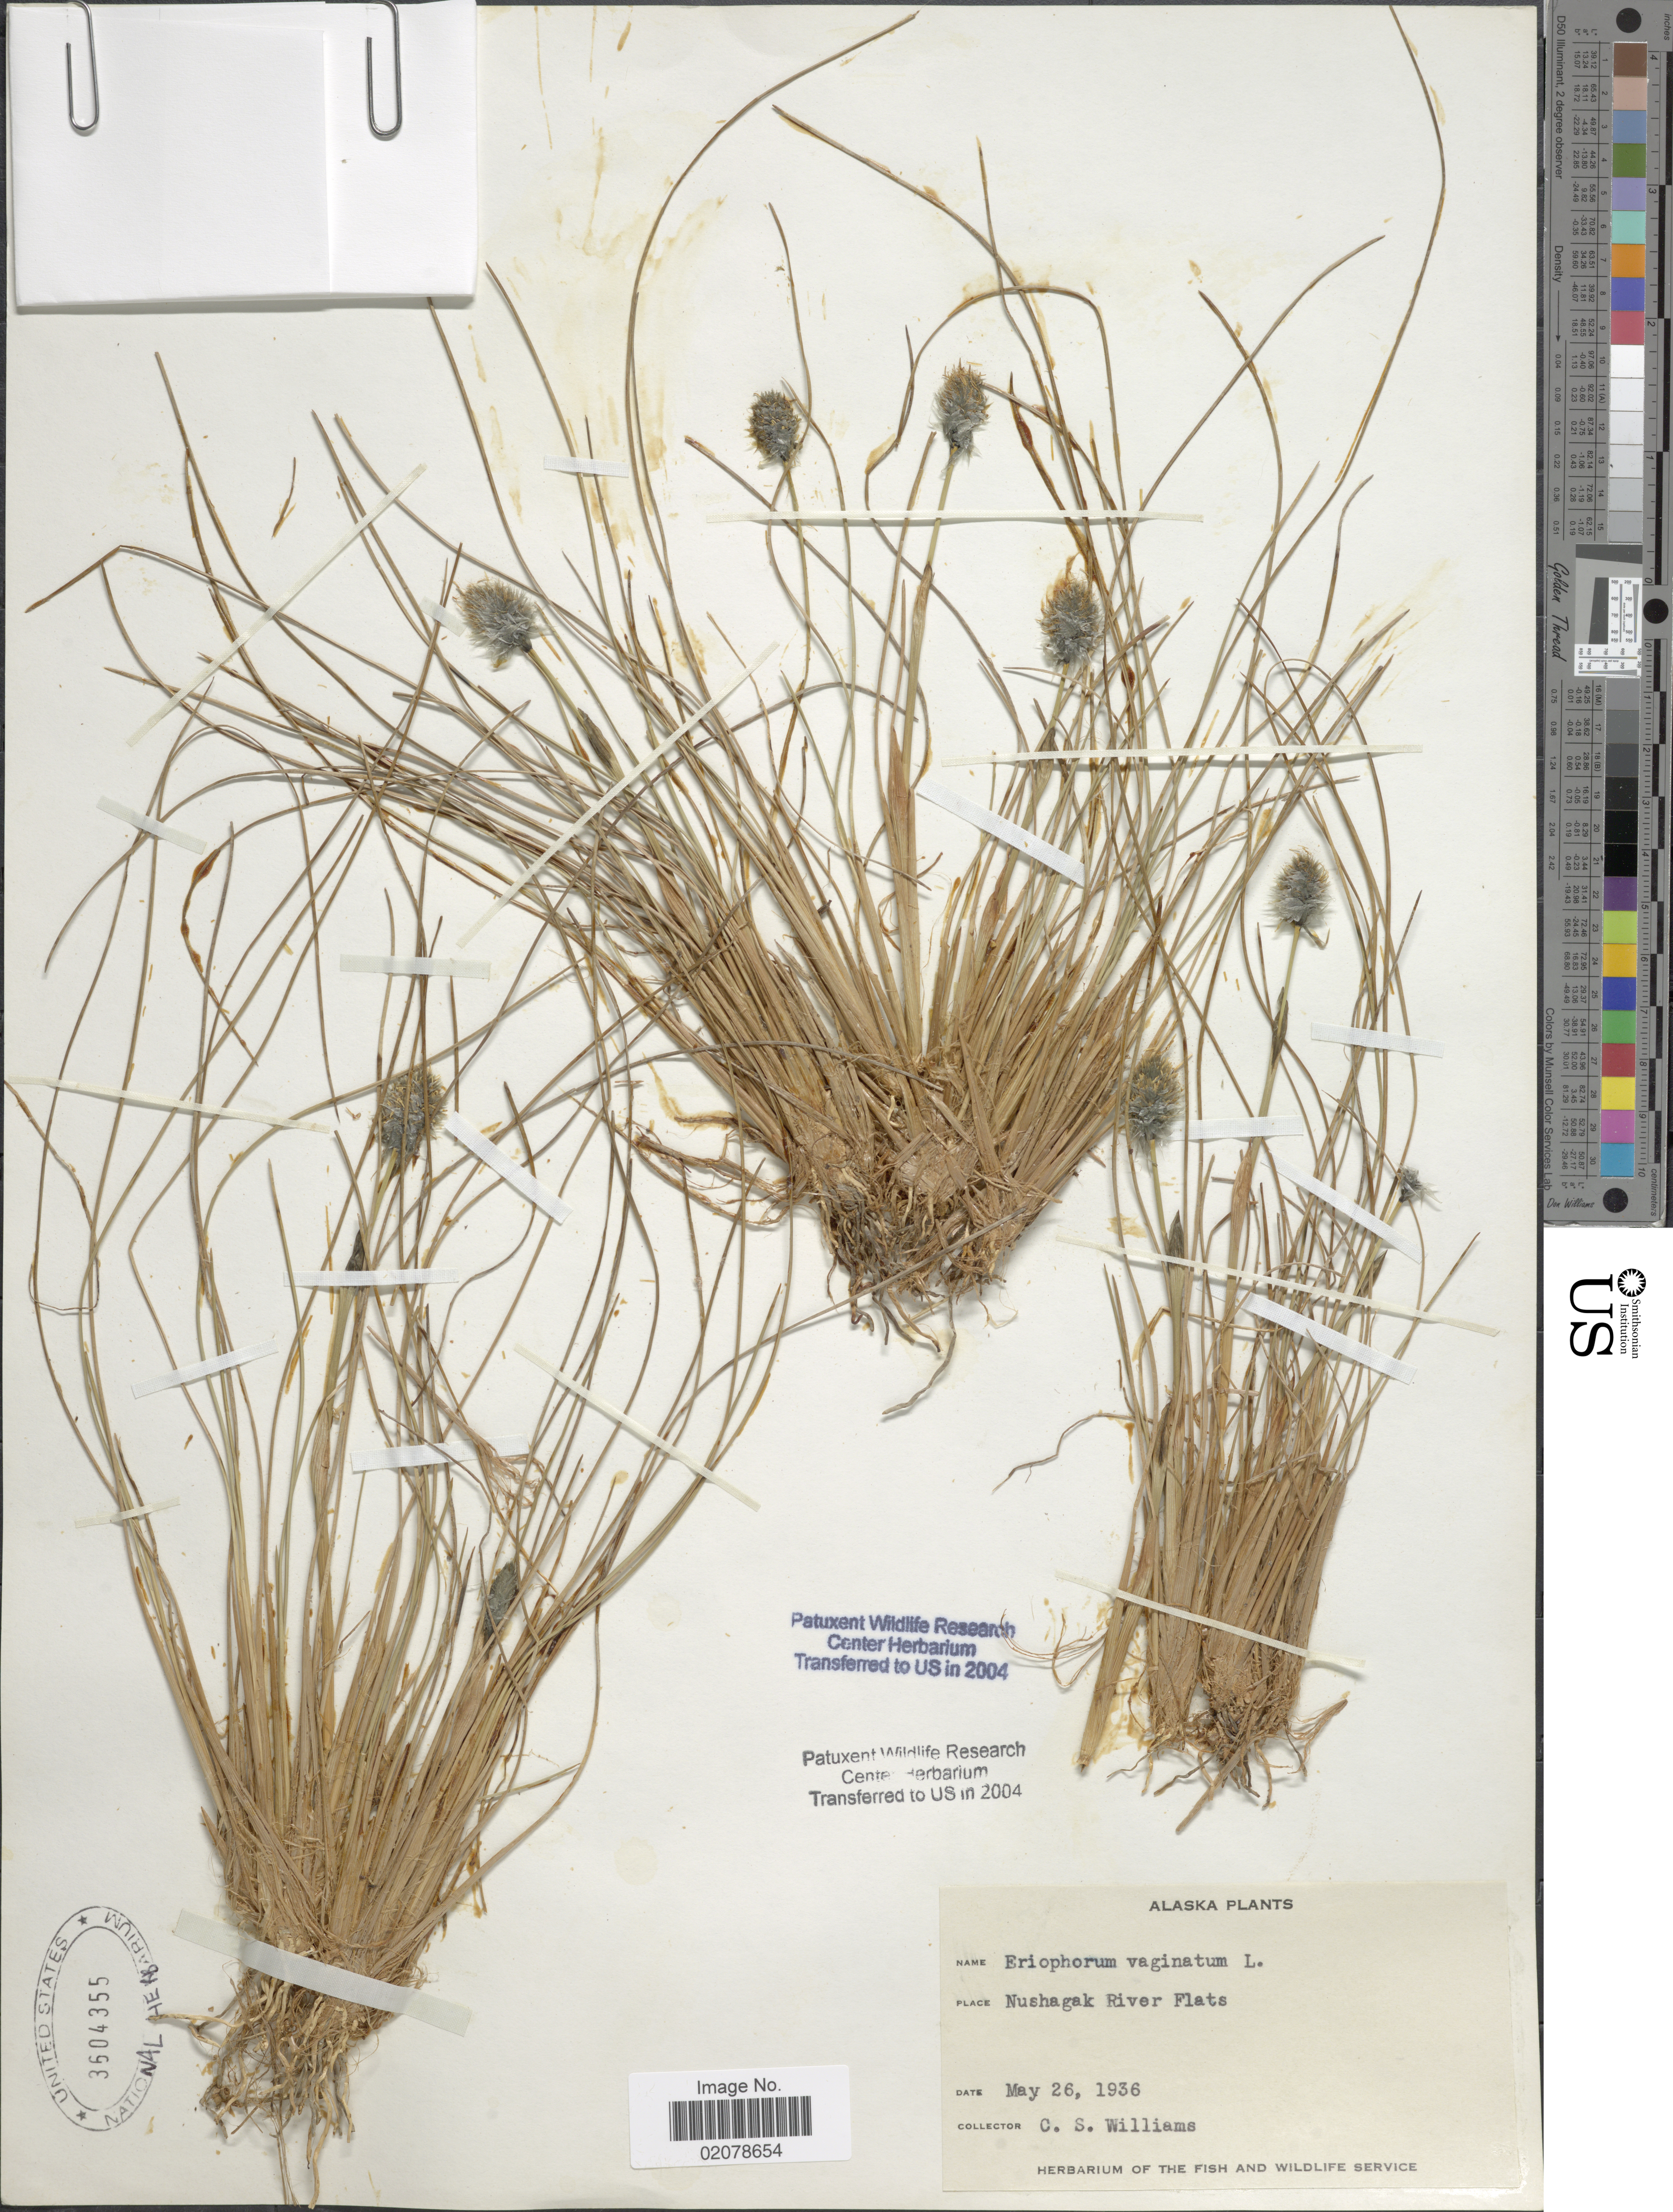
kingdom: Plantae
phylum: Tracheophyta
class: Liliopsida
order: Poales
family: Cyperaceae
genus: Eriophorum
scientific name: Eriophorum vaginatum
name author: L.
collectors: C. Williams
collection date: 1936-05-26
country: United States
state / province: Alaska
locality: Nushagak River Flats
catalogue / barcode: US 3604355